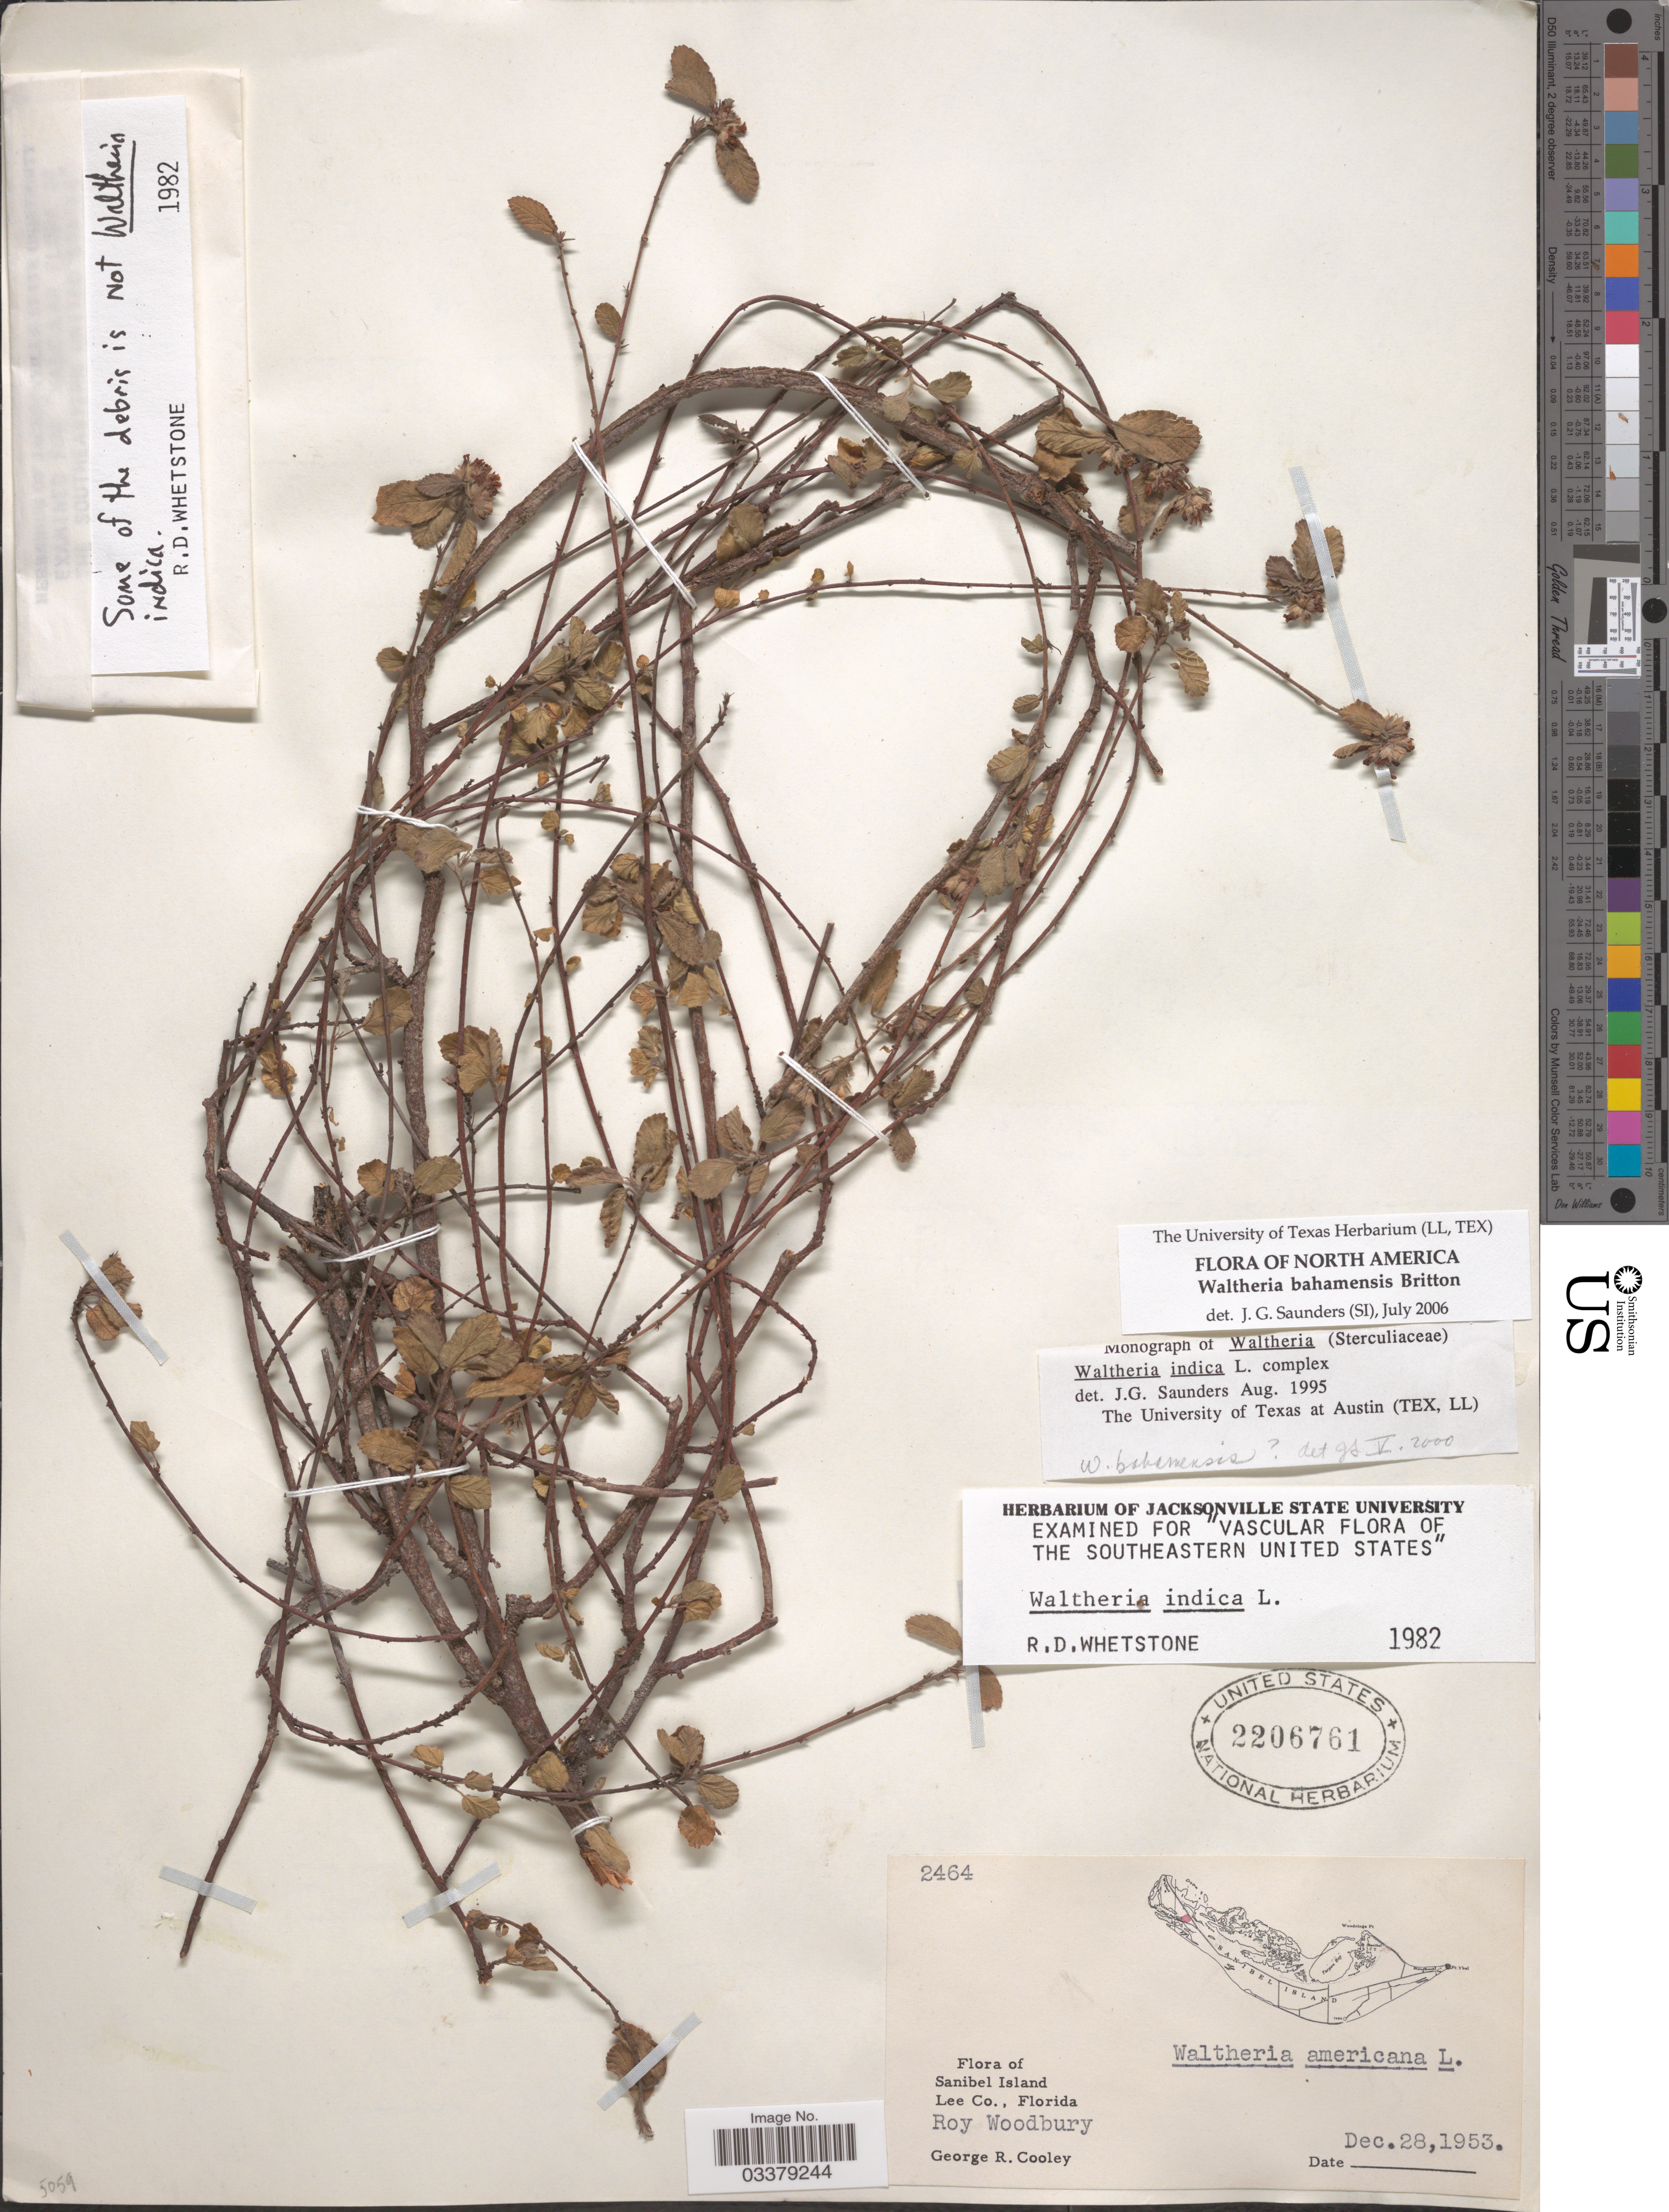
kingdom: Plantae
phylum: Tracheophyta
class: Magnoliopsida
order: Malvales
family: Malvaceae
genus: Waltheria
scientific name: Waltheria bahamensis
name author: Britton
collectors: G. R. Cooley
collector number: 2464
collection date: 1953-12-28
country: United States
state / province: Florida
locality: Sanibel Island. Lee Co. Roy Woodbury.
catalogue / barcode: US 2206761